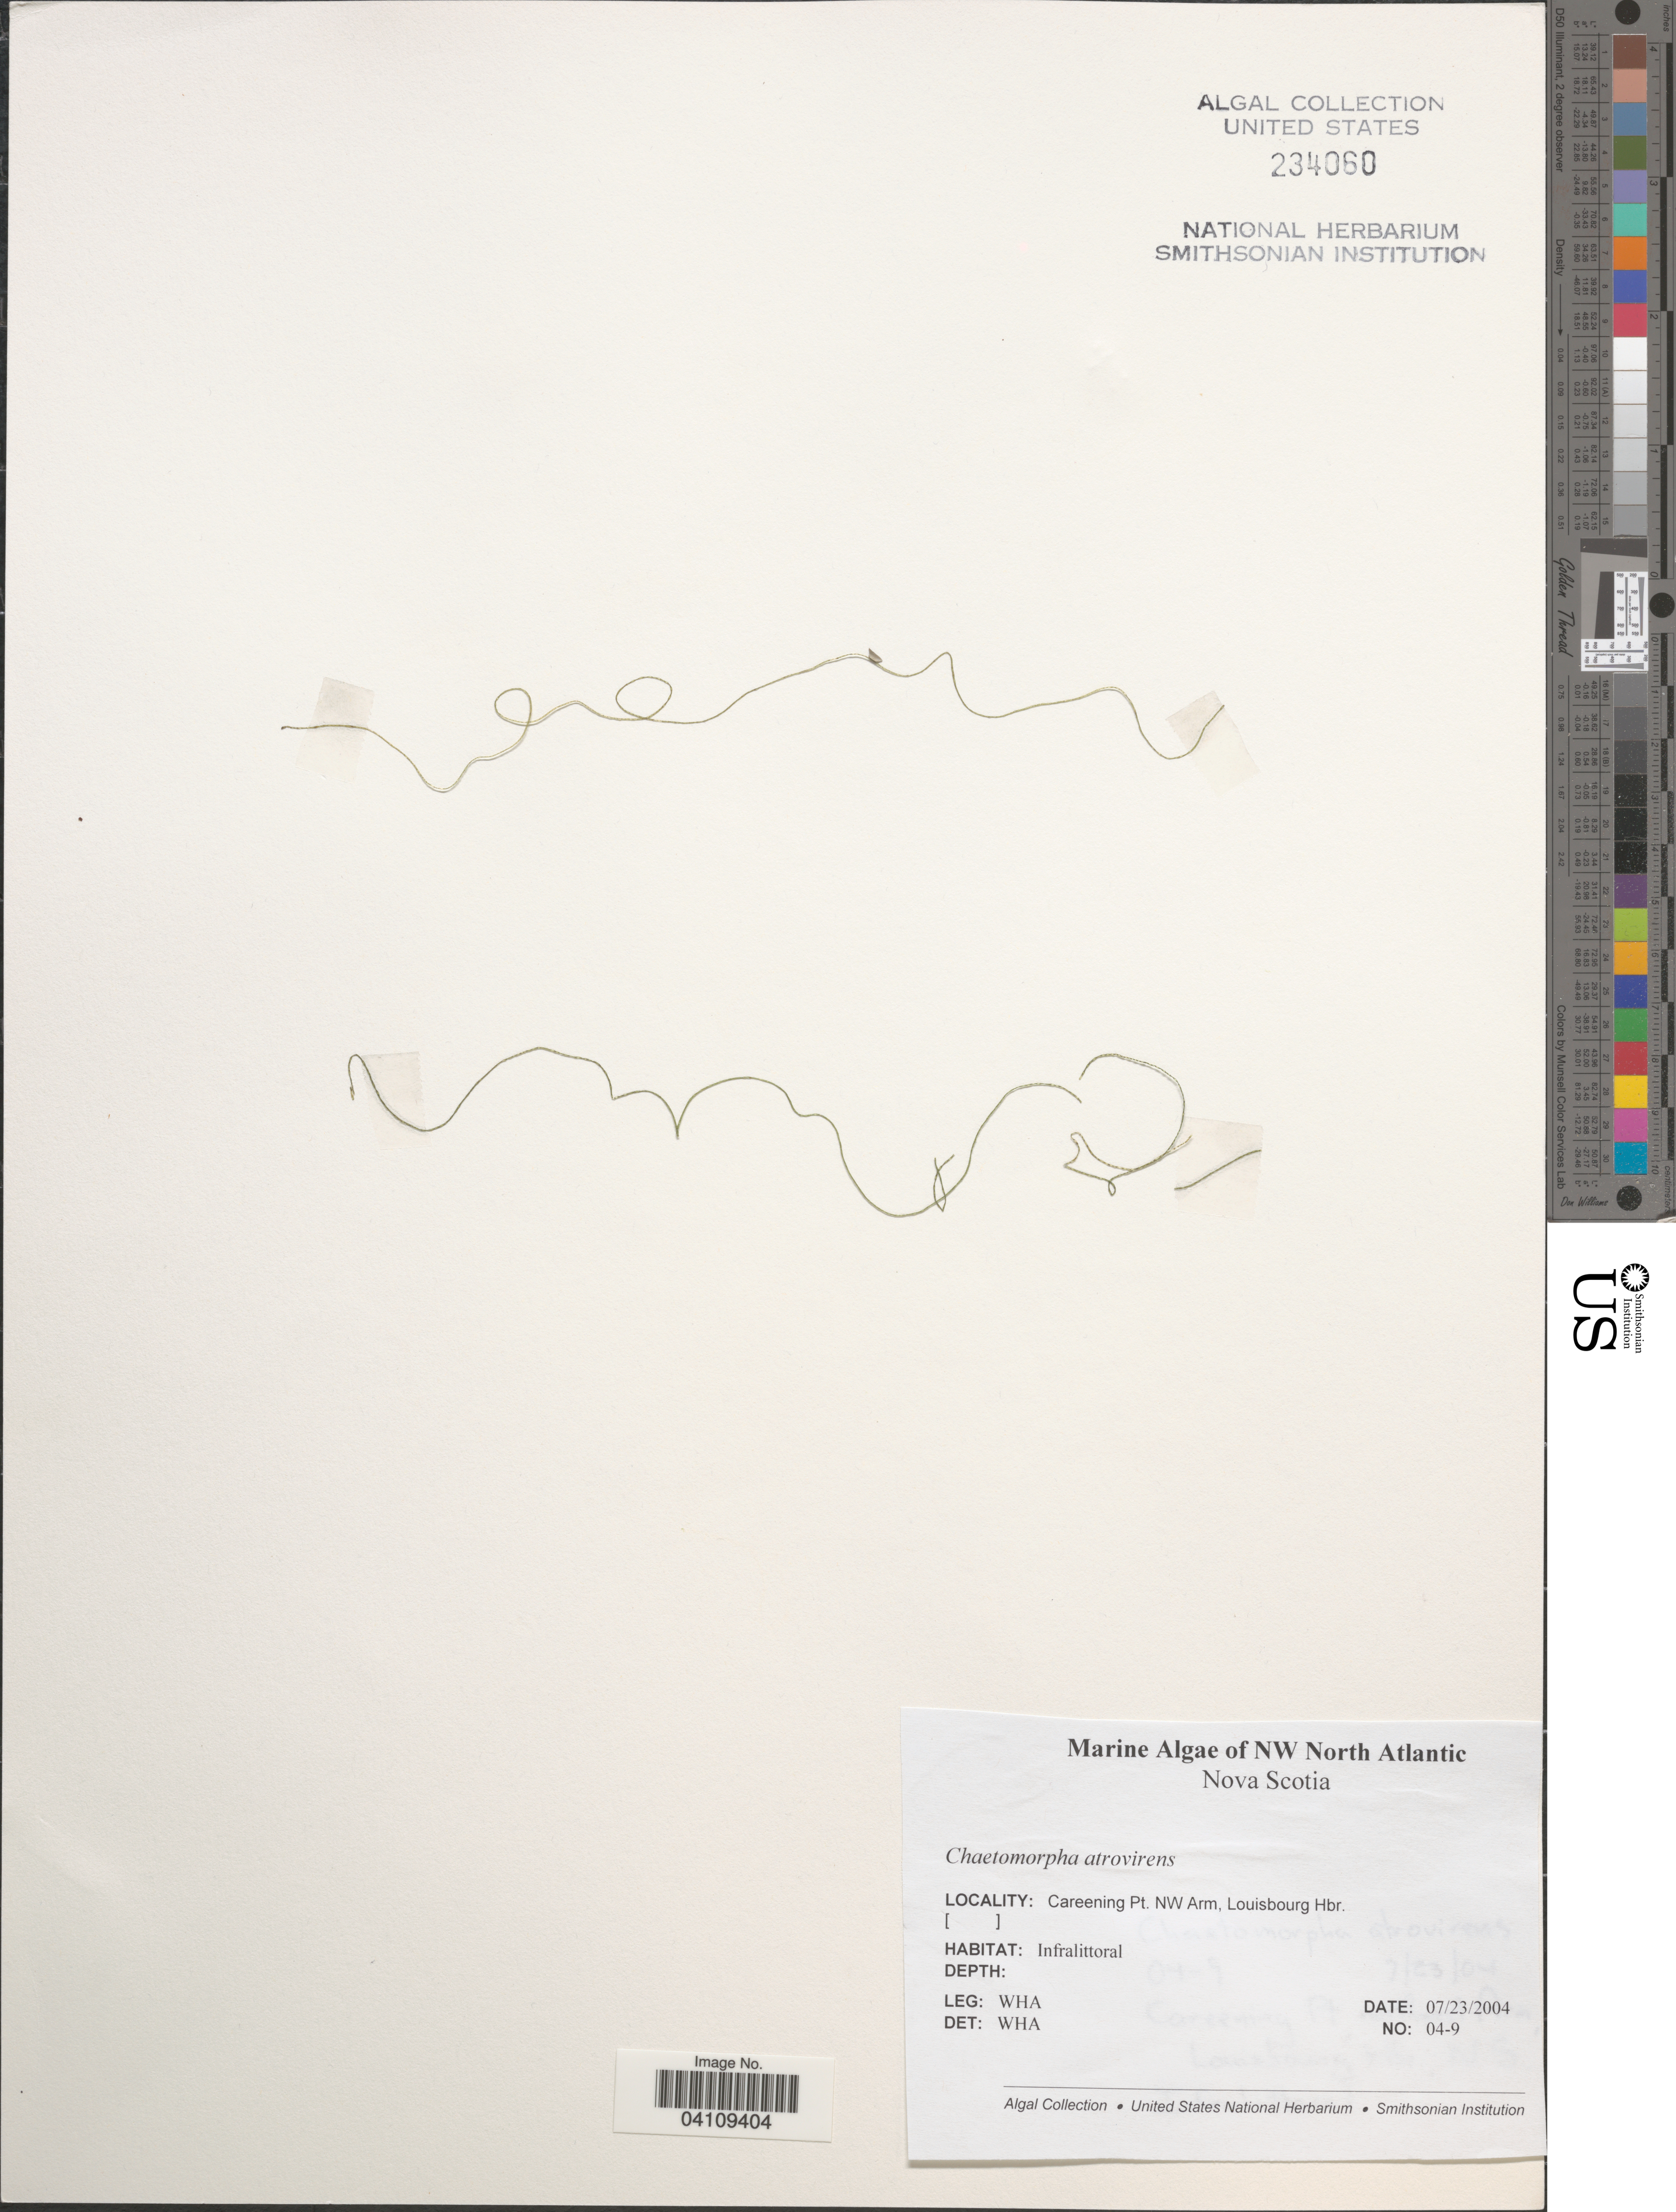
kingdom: Plantae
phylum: Chlorophyta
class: Ulvophyceae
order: Cladophorales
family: Cladophoraceae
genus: Chaetomorpha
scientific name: Chaetomorpha picquotiana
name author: Mont. in Kütz.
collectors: W. H. Adey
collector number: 04-9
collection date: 2004-07-23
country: Canada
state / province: Nova Scotia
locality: NW North Atlantic. Careening Pt. NW Arm, Louisbourg Hbr.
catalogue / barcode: US 234060